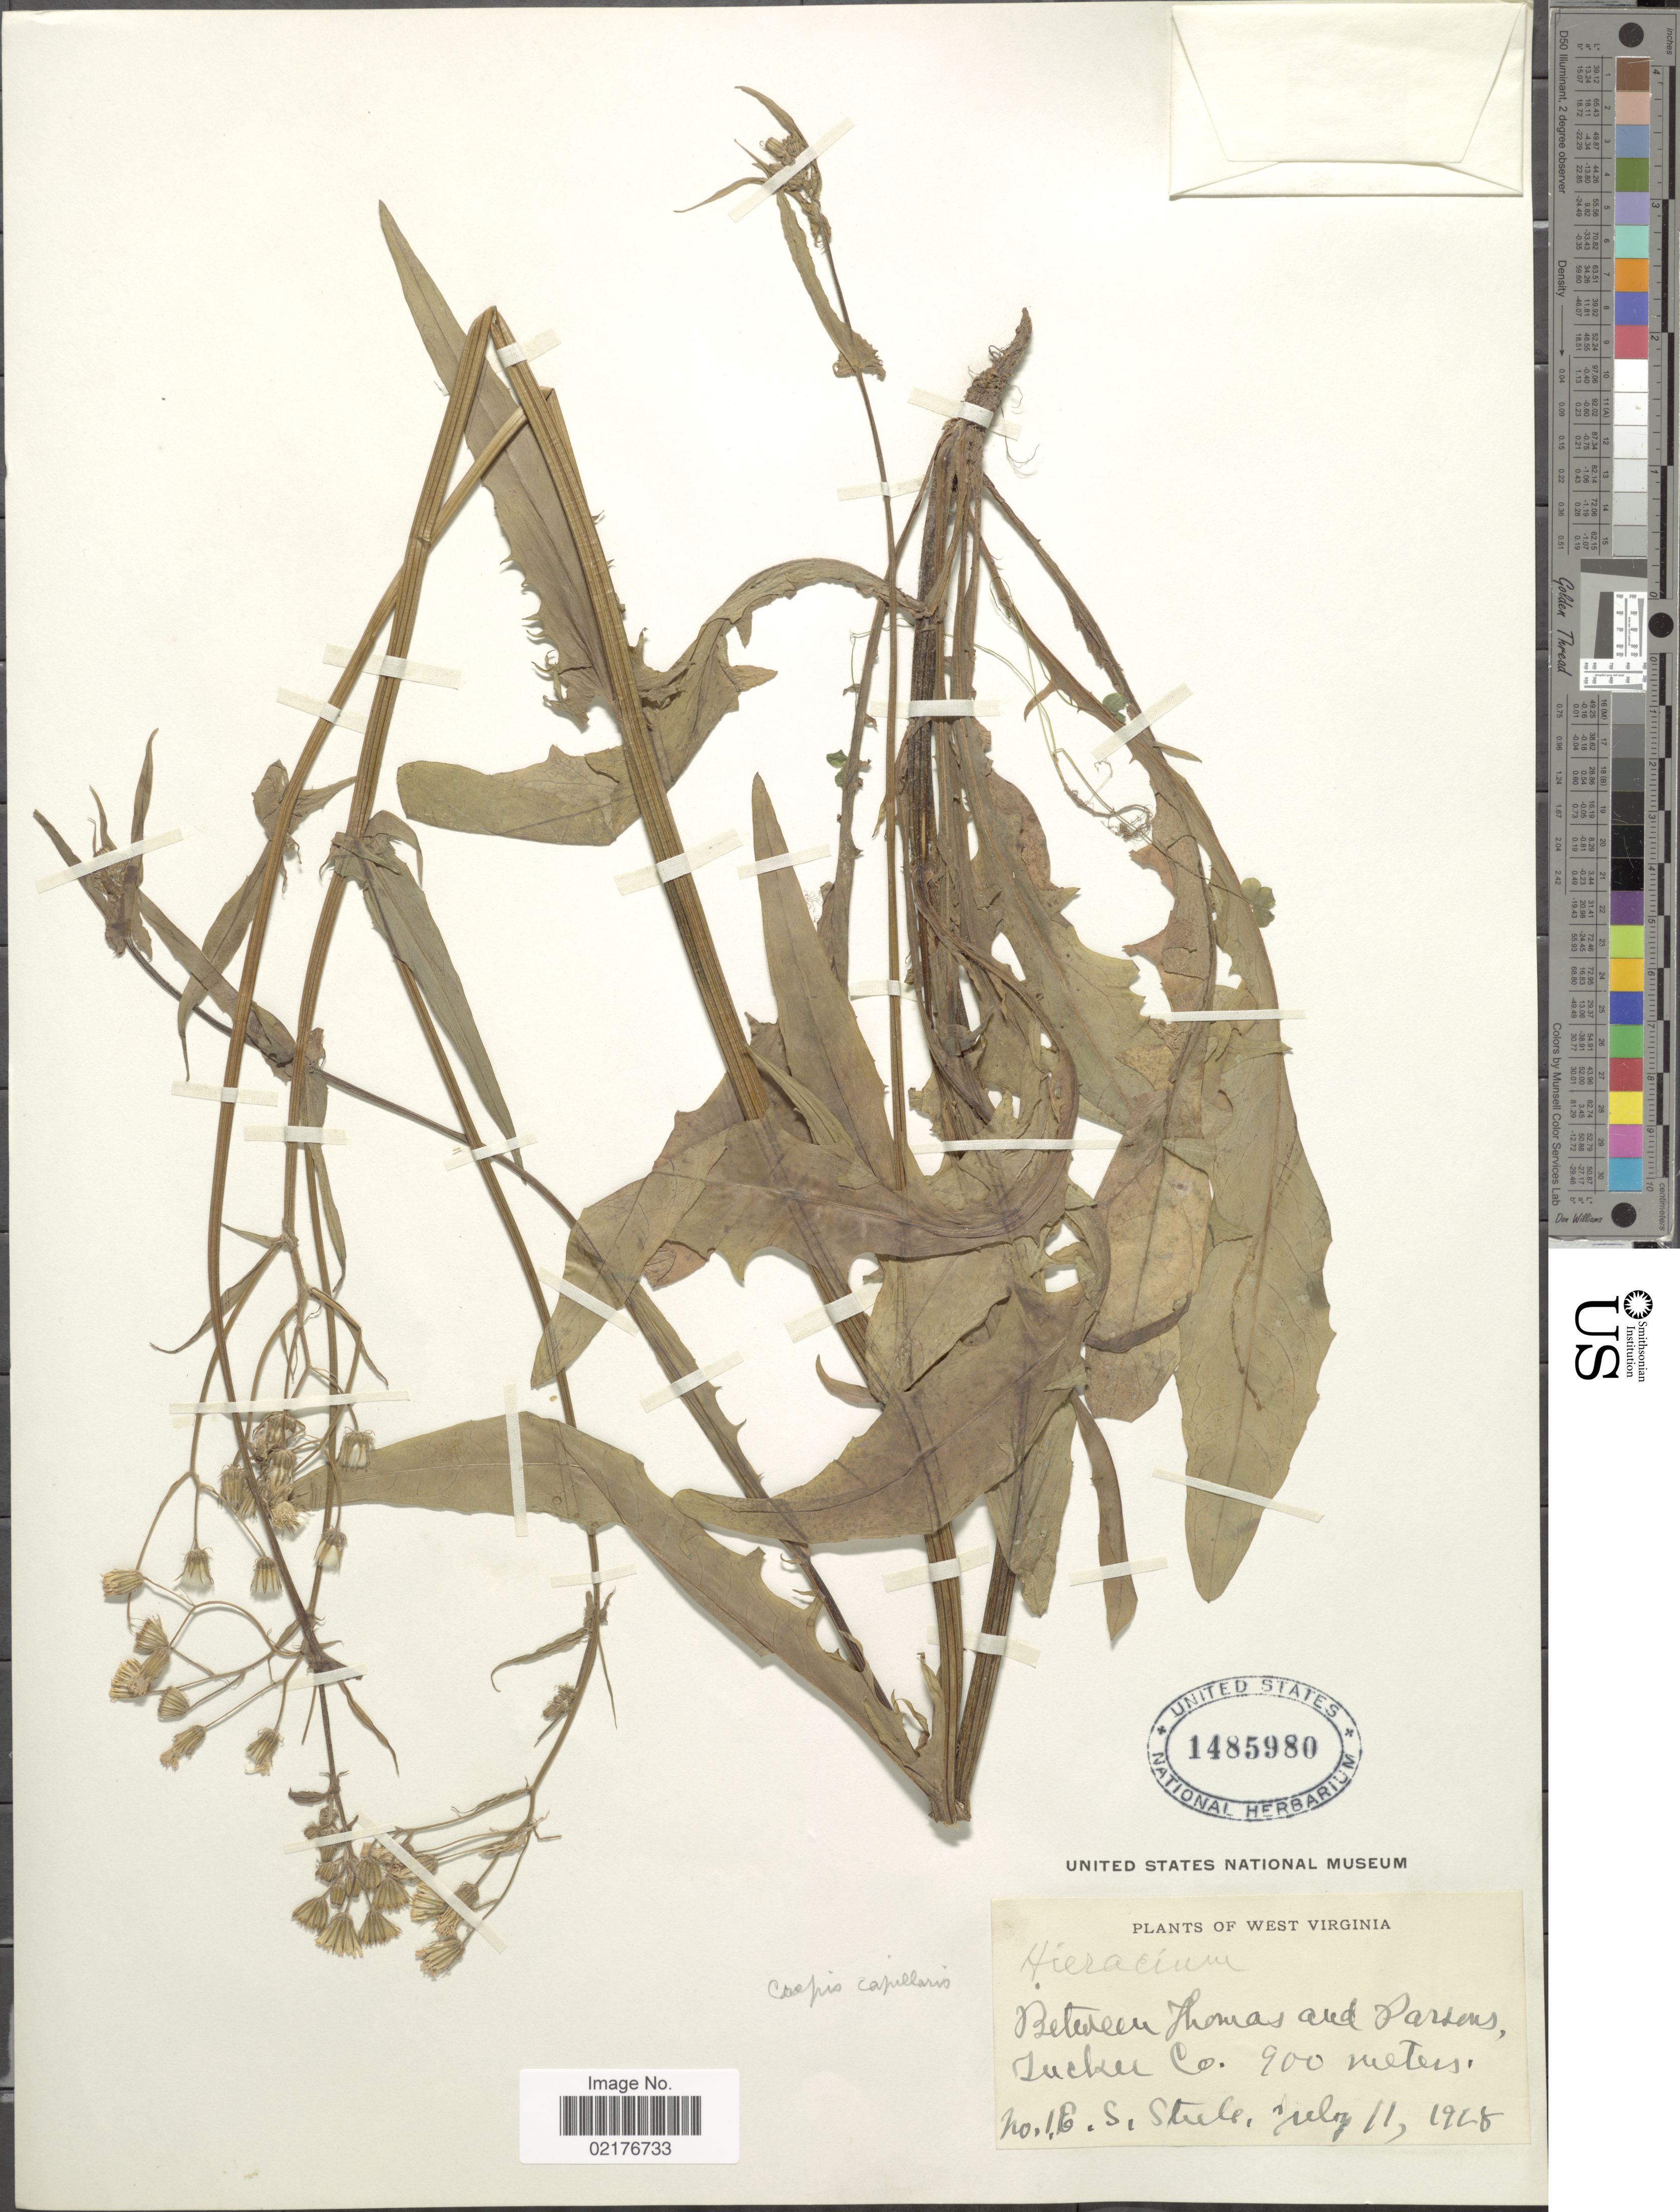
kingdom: Plantae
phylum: Tracheophyta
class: Magnoliopsida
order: Asterales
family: Asteraceae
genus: Crepis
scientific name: Crepis capillaris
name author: (L.) Wallr.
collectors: E. Steele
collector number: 1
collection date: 1928-07-11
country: United States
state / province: West Virginia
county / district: Tucker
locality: Between Thomas and Parsons, Tucker Co.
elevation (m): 900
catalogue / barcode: US 1485980